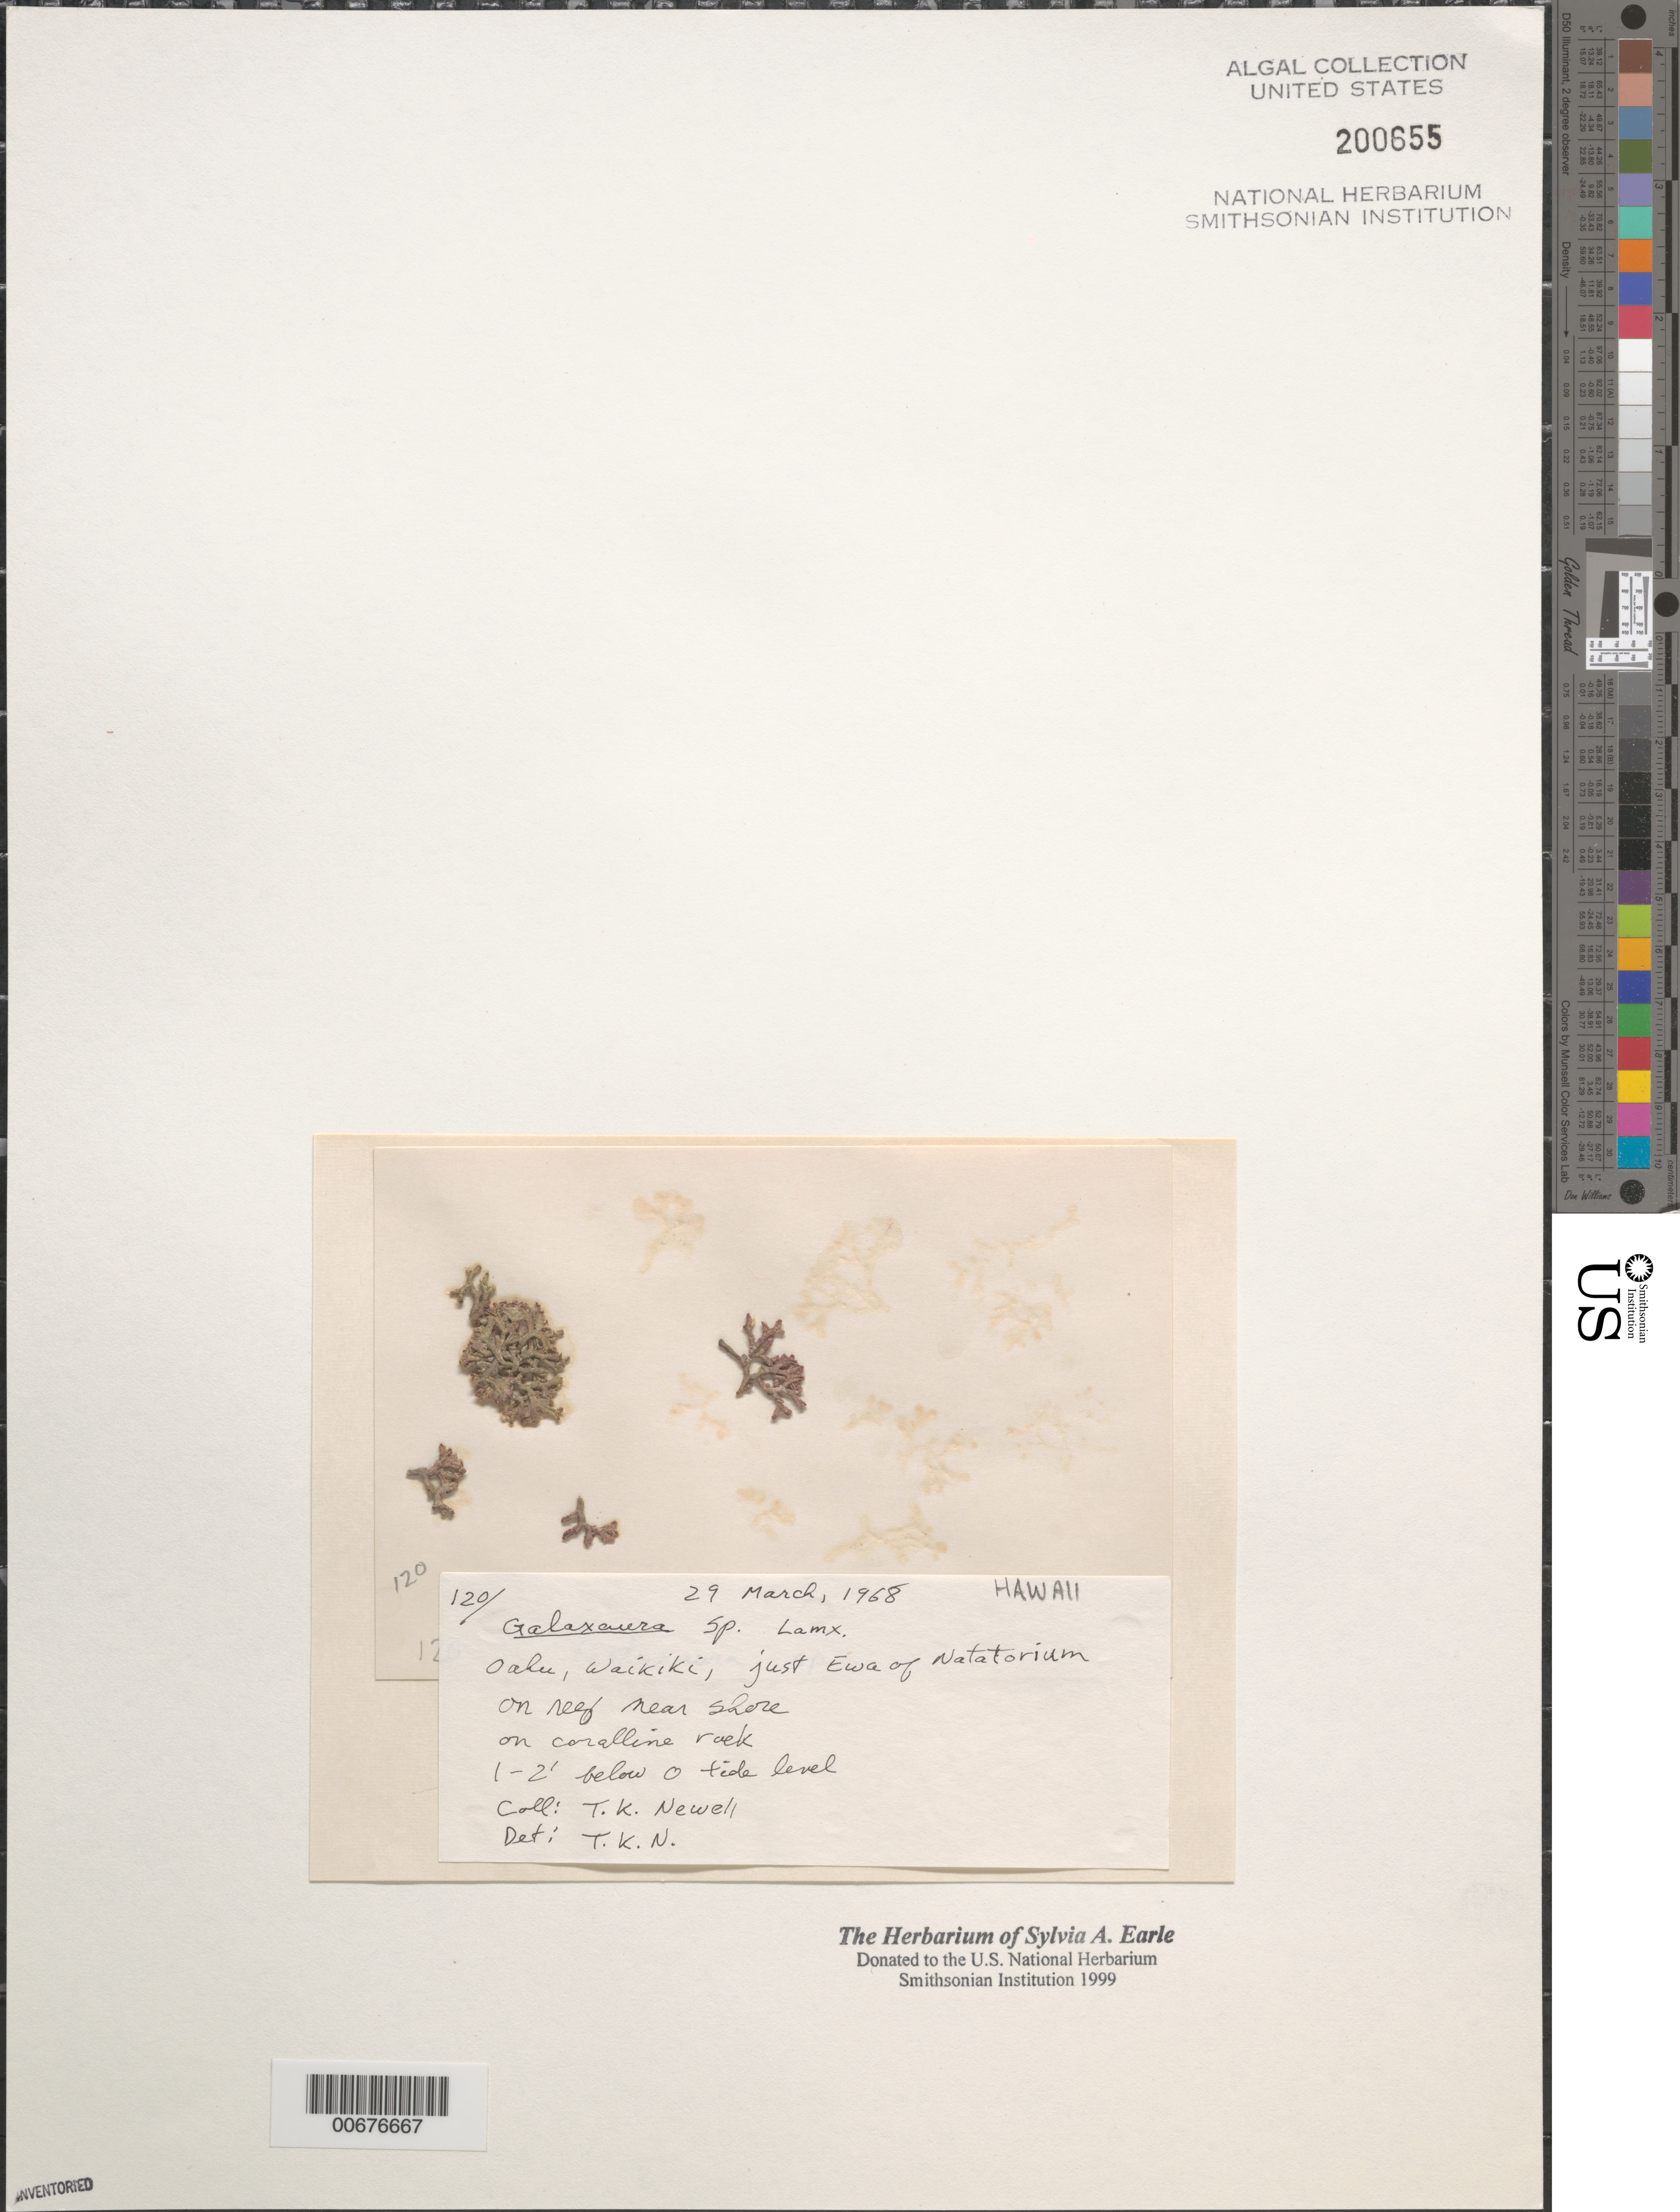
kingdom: Plantae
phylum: Rhodophyta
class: Florideophyceae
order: Nemaliales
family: Galaxauraceae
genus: Galaxaura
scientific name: Galaxaura sp.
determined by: Newell, Thomas K.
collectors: T. K. Newell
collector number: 120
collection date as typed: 29 Mar 1968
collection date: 1968-03-29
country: United States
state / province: Hawaii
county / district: Honolulu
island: Oahu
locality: Waikiki near or Ewa of Natatorium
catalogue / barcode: US 200655